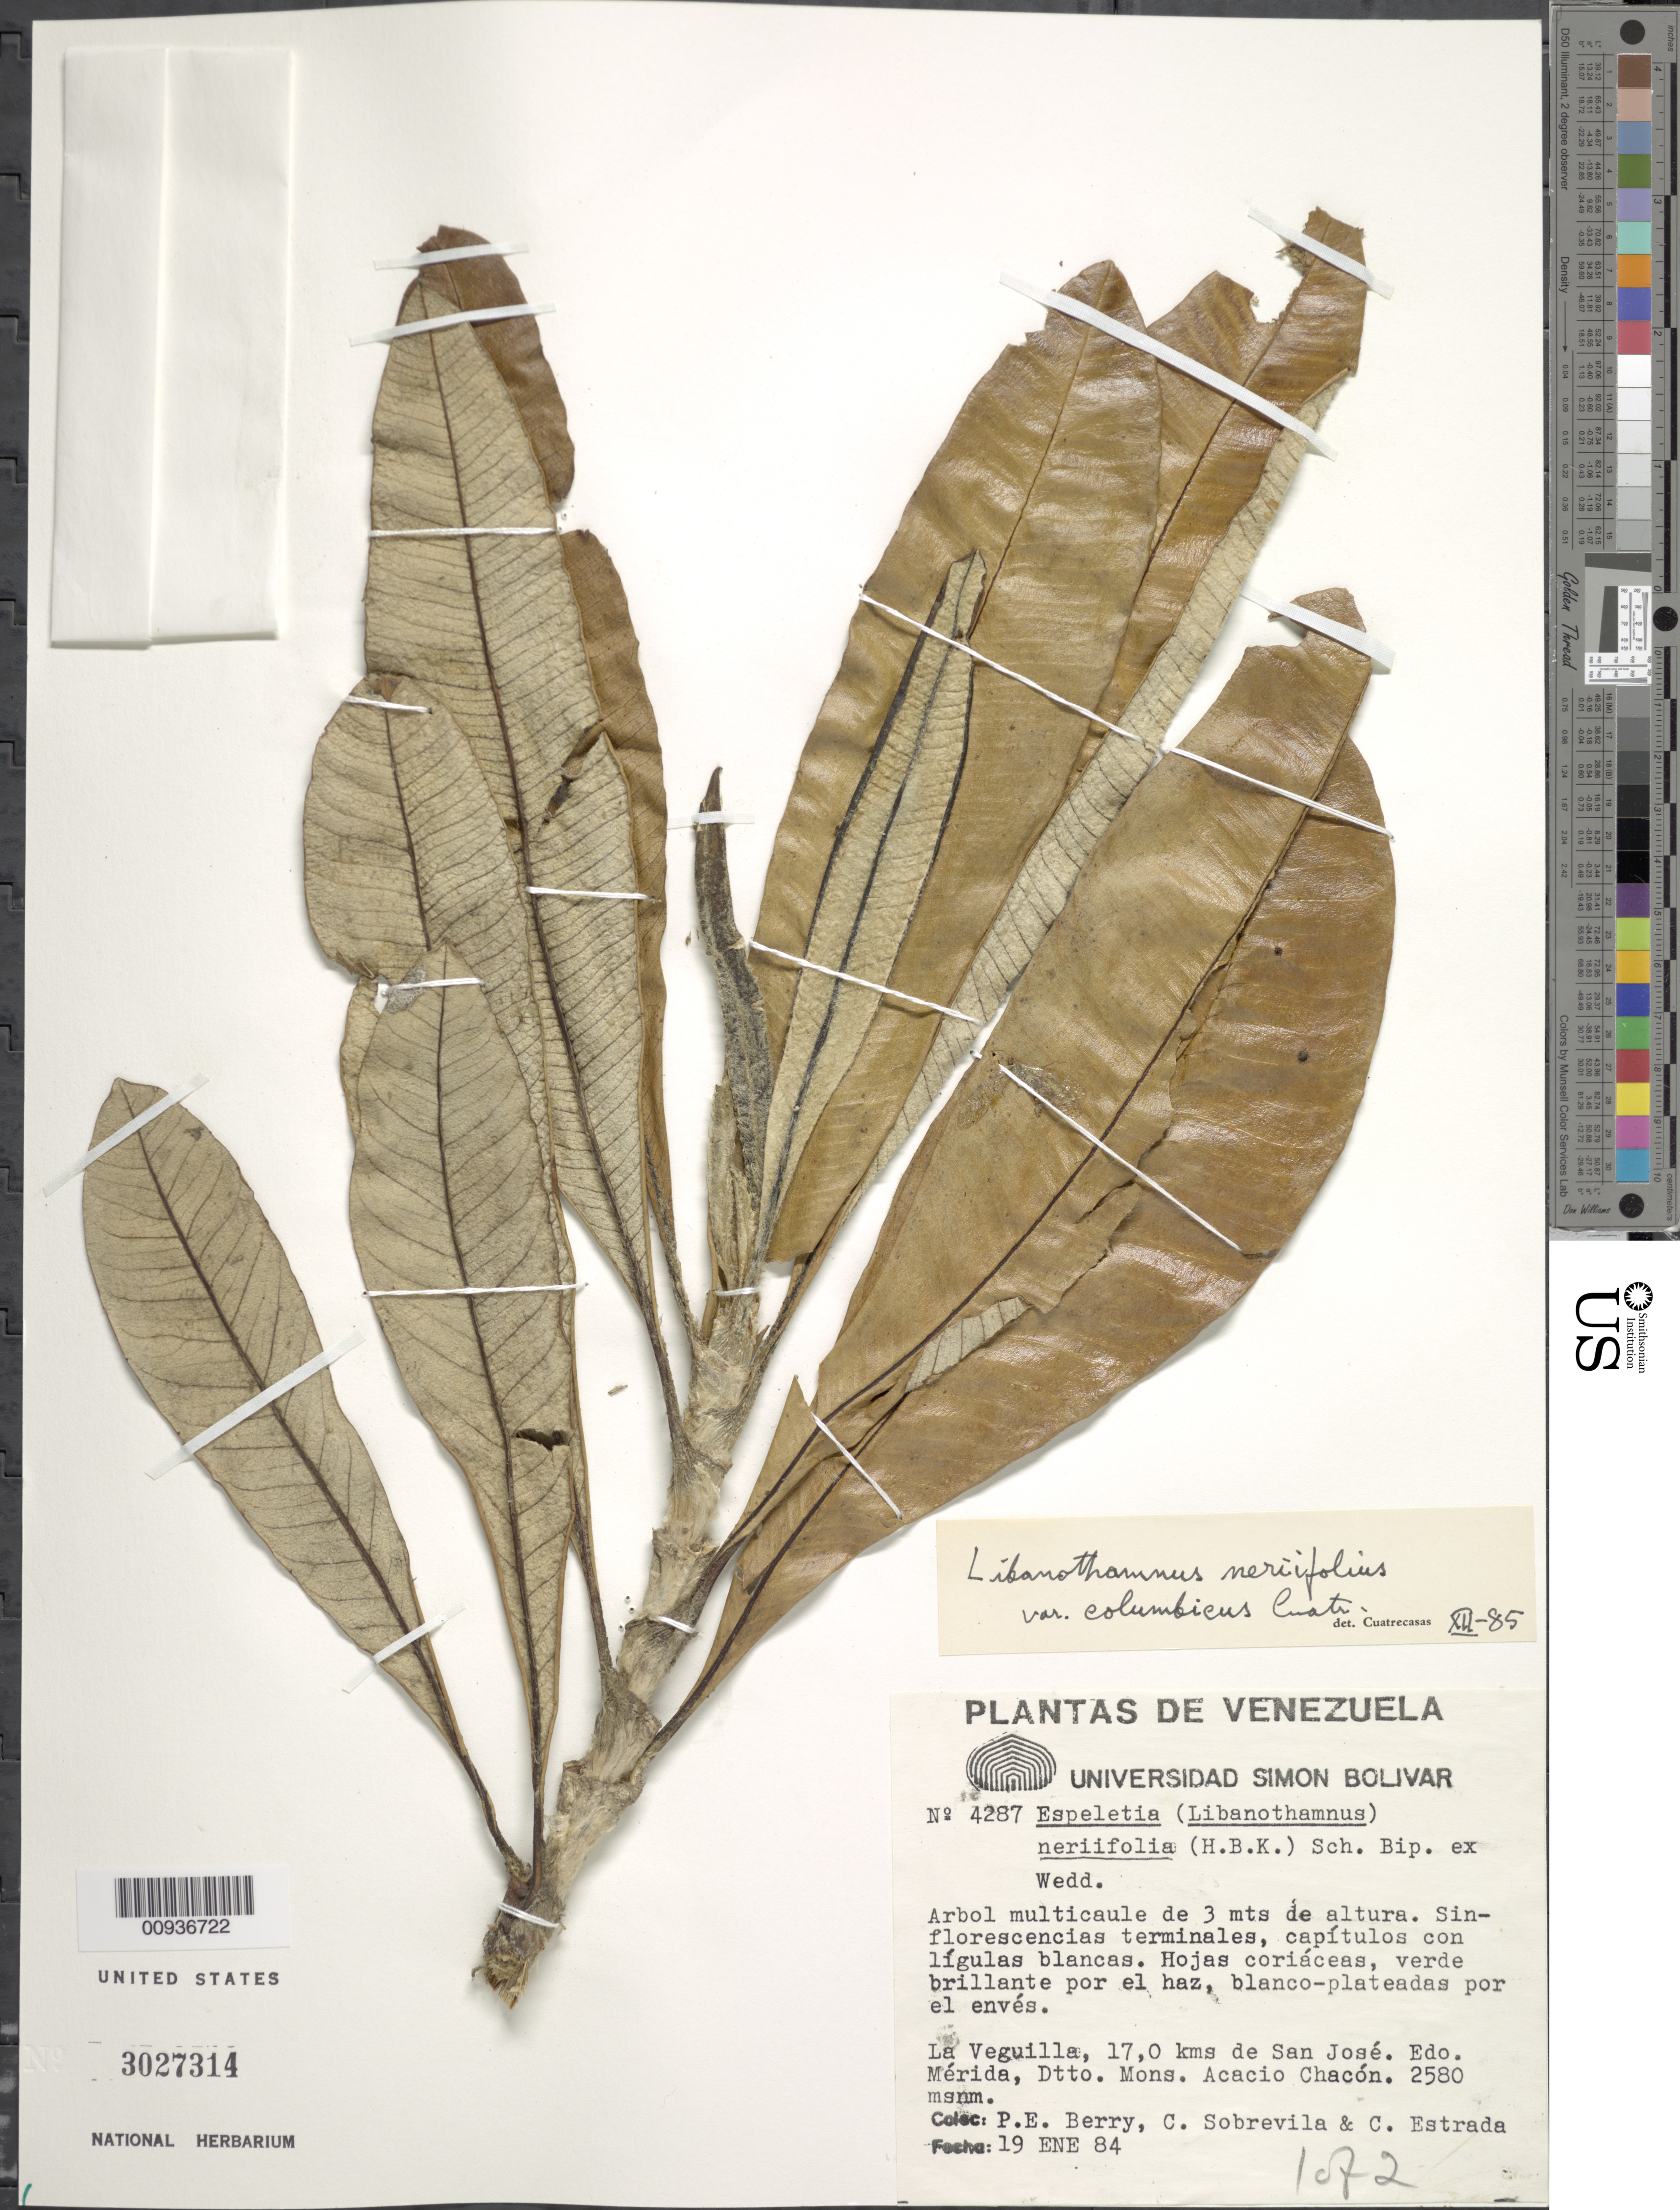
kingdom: Plantae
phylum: Tracheophyta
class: Magnoliopsida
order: Asterales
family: Asteraceae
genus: Libanothamnus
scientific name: Libanothamnus neriifolius var. columbicus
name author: (Cuatrec.) Cuatrec.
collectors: P. E. Berry, C. Sobrevila & C. Estrada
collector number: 4287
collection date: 1984-01-19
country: Venezuela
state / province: Mérida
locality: La Veguilla, 17 kms de San José.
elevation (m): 2580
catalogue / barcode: US 3027314